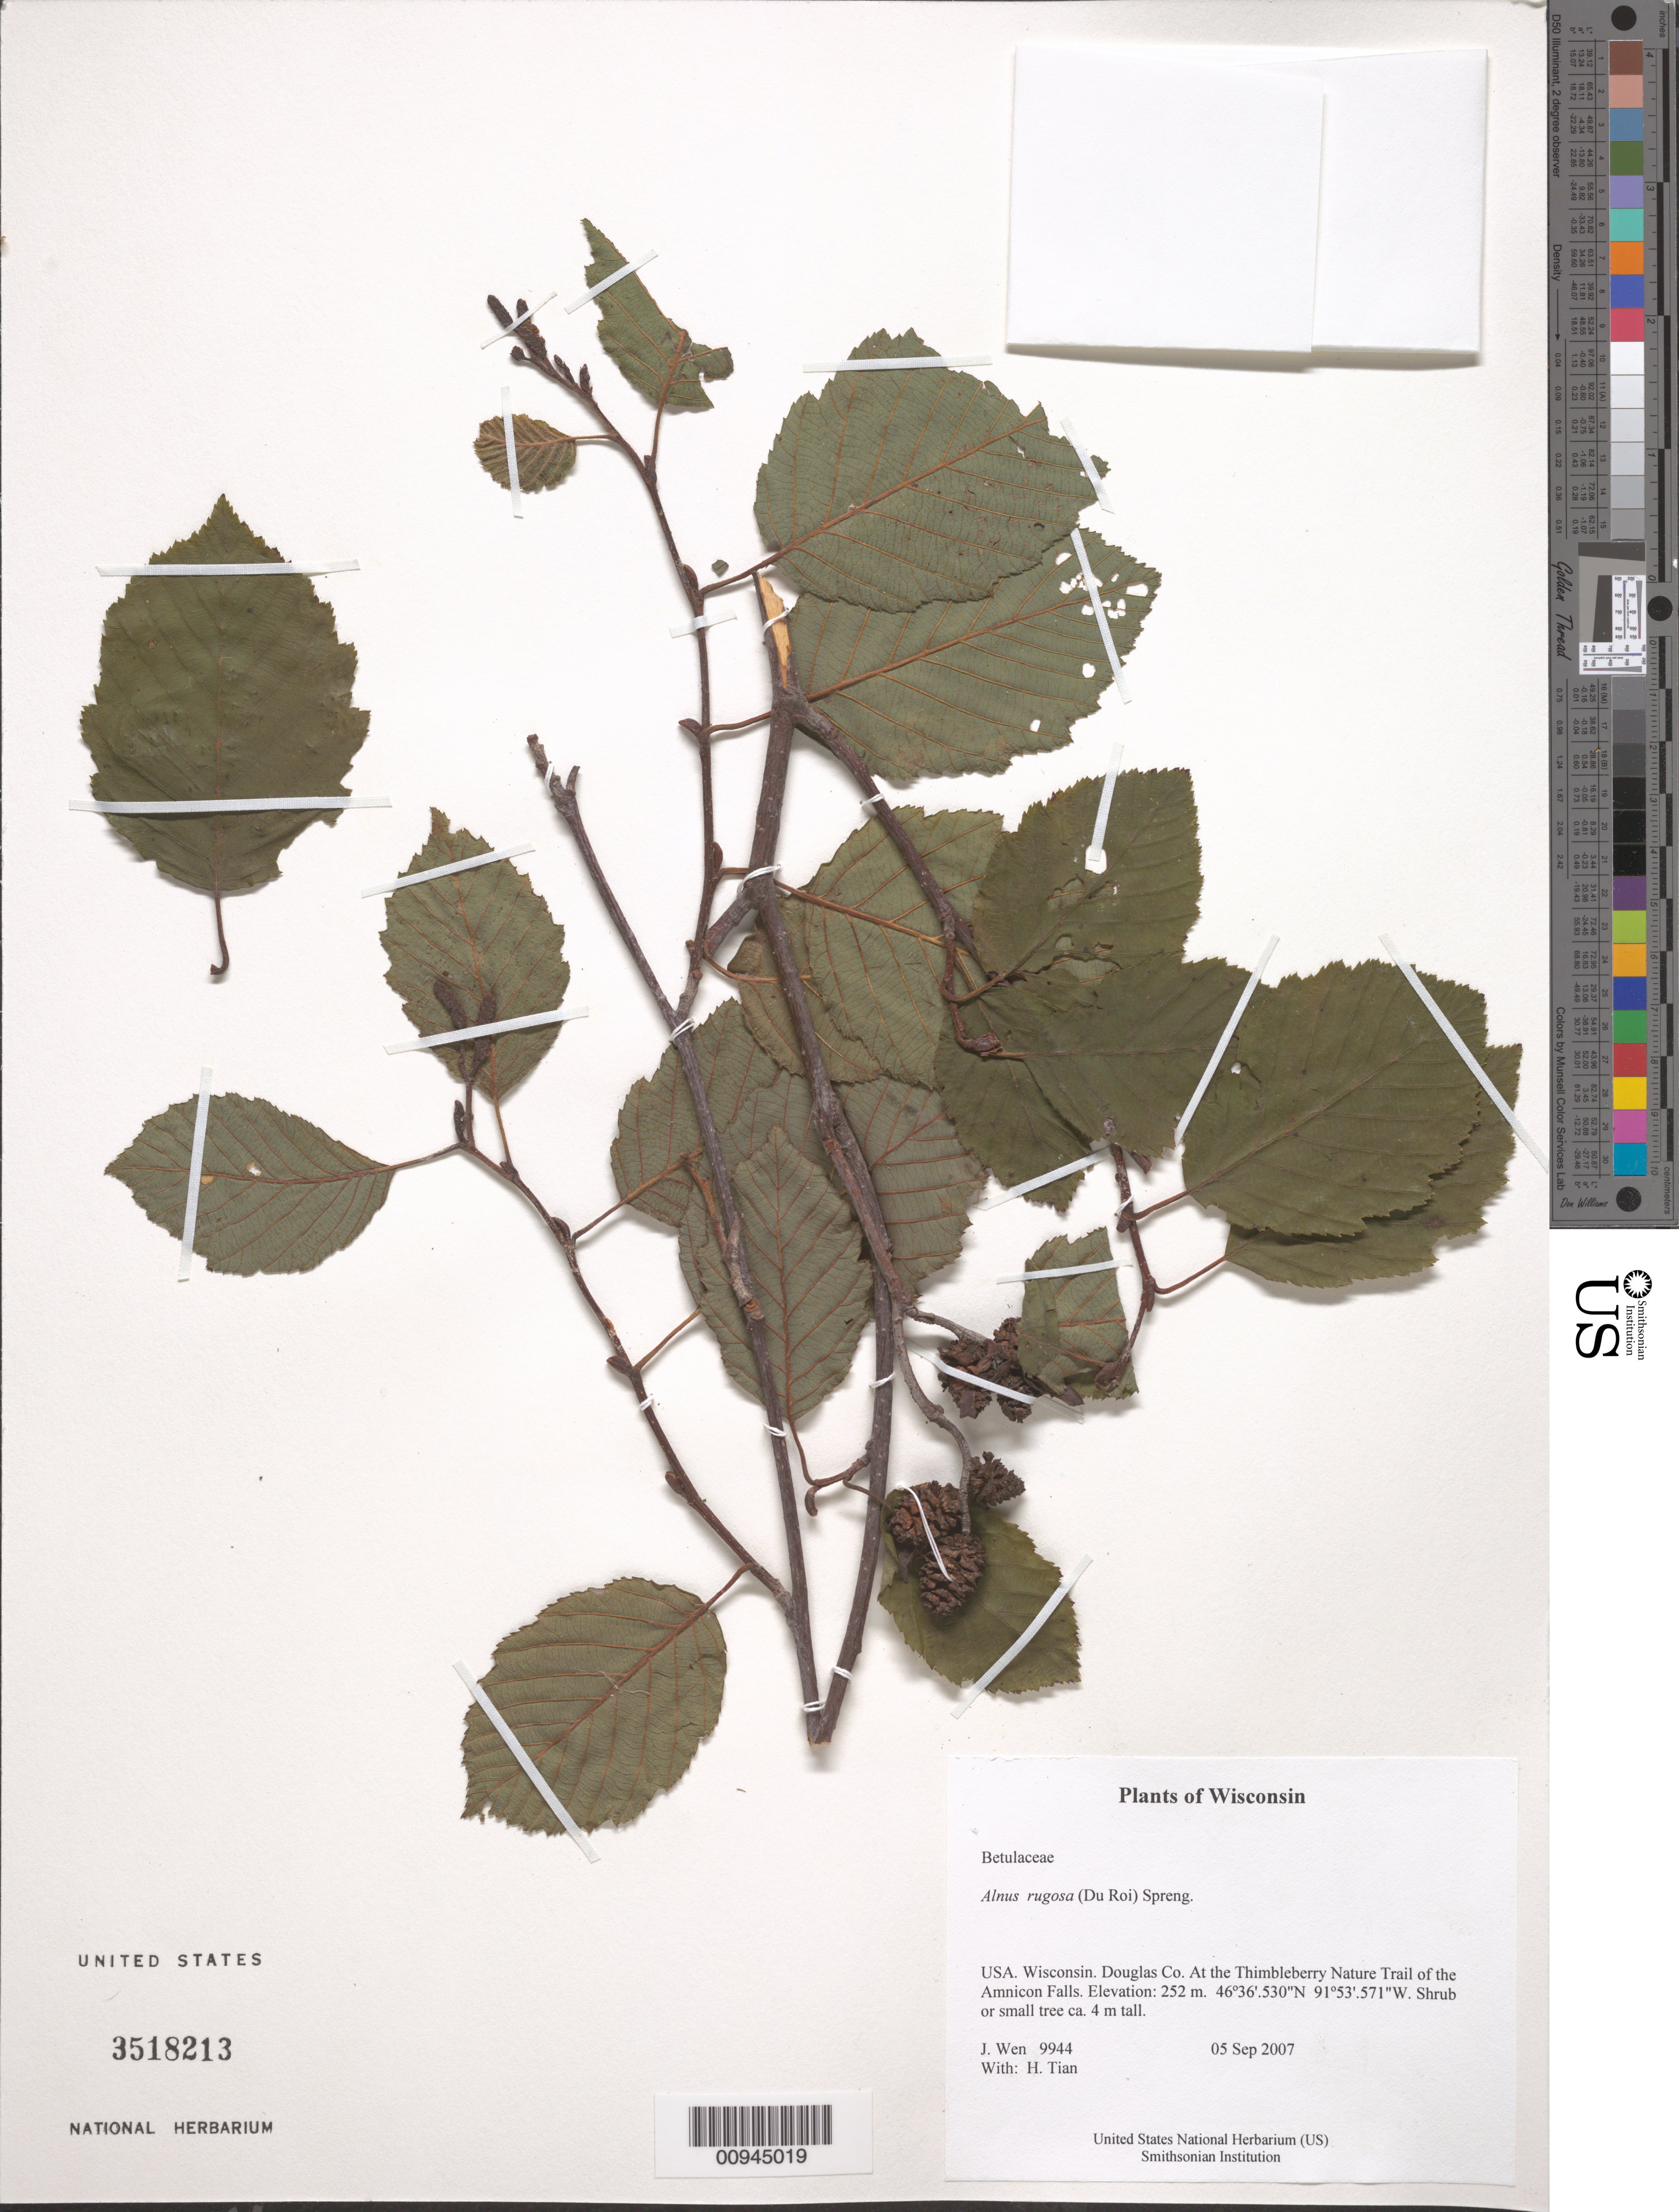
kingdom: Plantae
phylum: Tracheophyta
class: Magnoliopsida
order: Fagales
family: Betulaceae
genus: Alnus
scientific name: Alnus rugosa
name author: (Du Roi) Spreng.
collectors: J. Wen & H. Tian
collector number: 9944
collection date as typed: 05 Sep 2007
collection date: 2007-09-05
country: United States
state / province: Wisconsin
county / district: Douglas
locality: At the Thimbleberry Nature Trail of the Amnicon Falls.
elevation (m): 252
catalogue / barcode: US 3518213